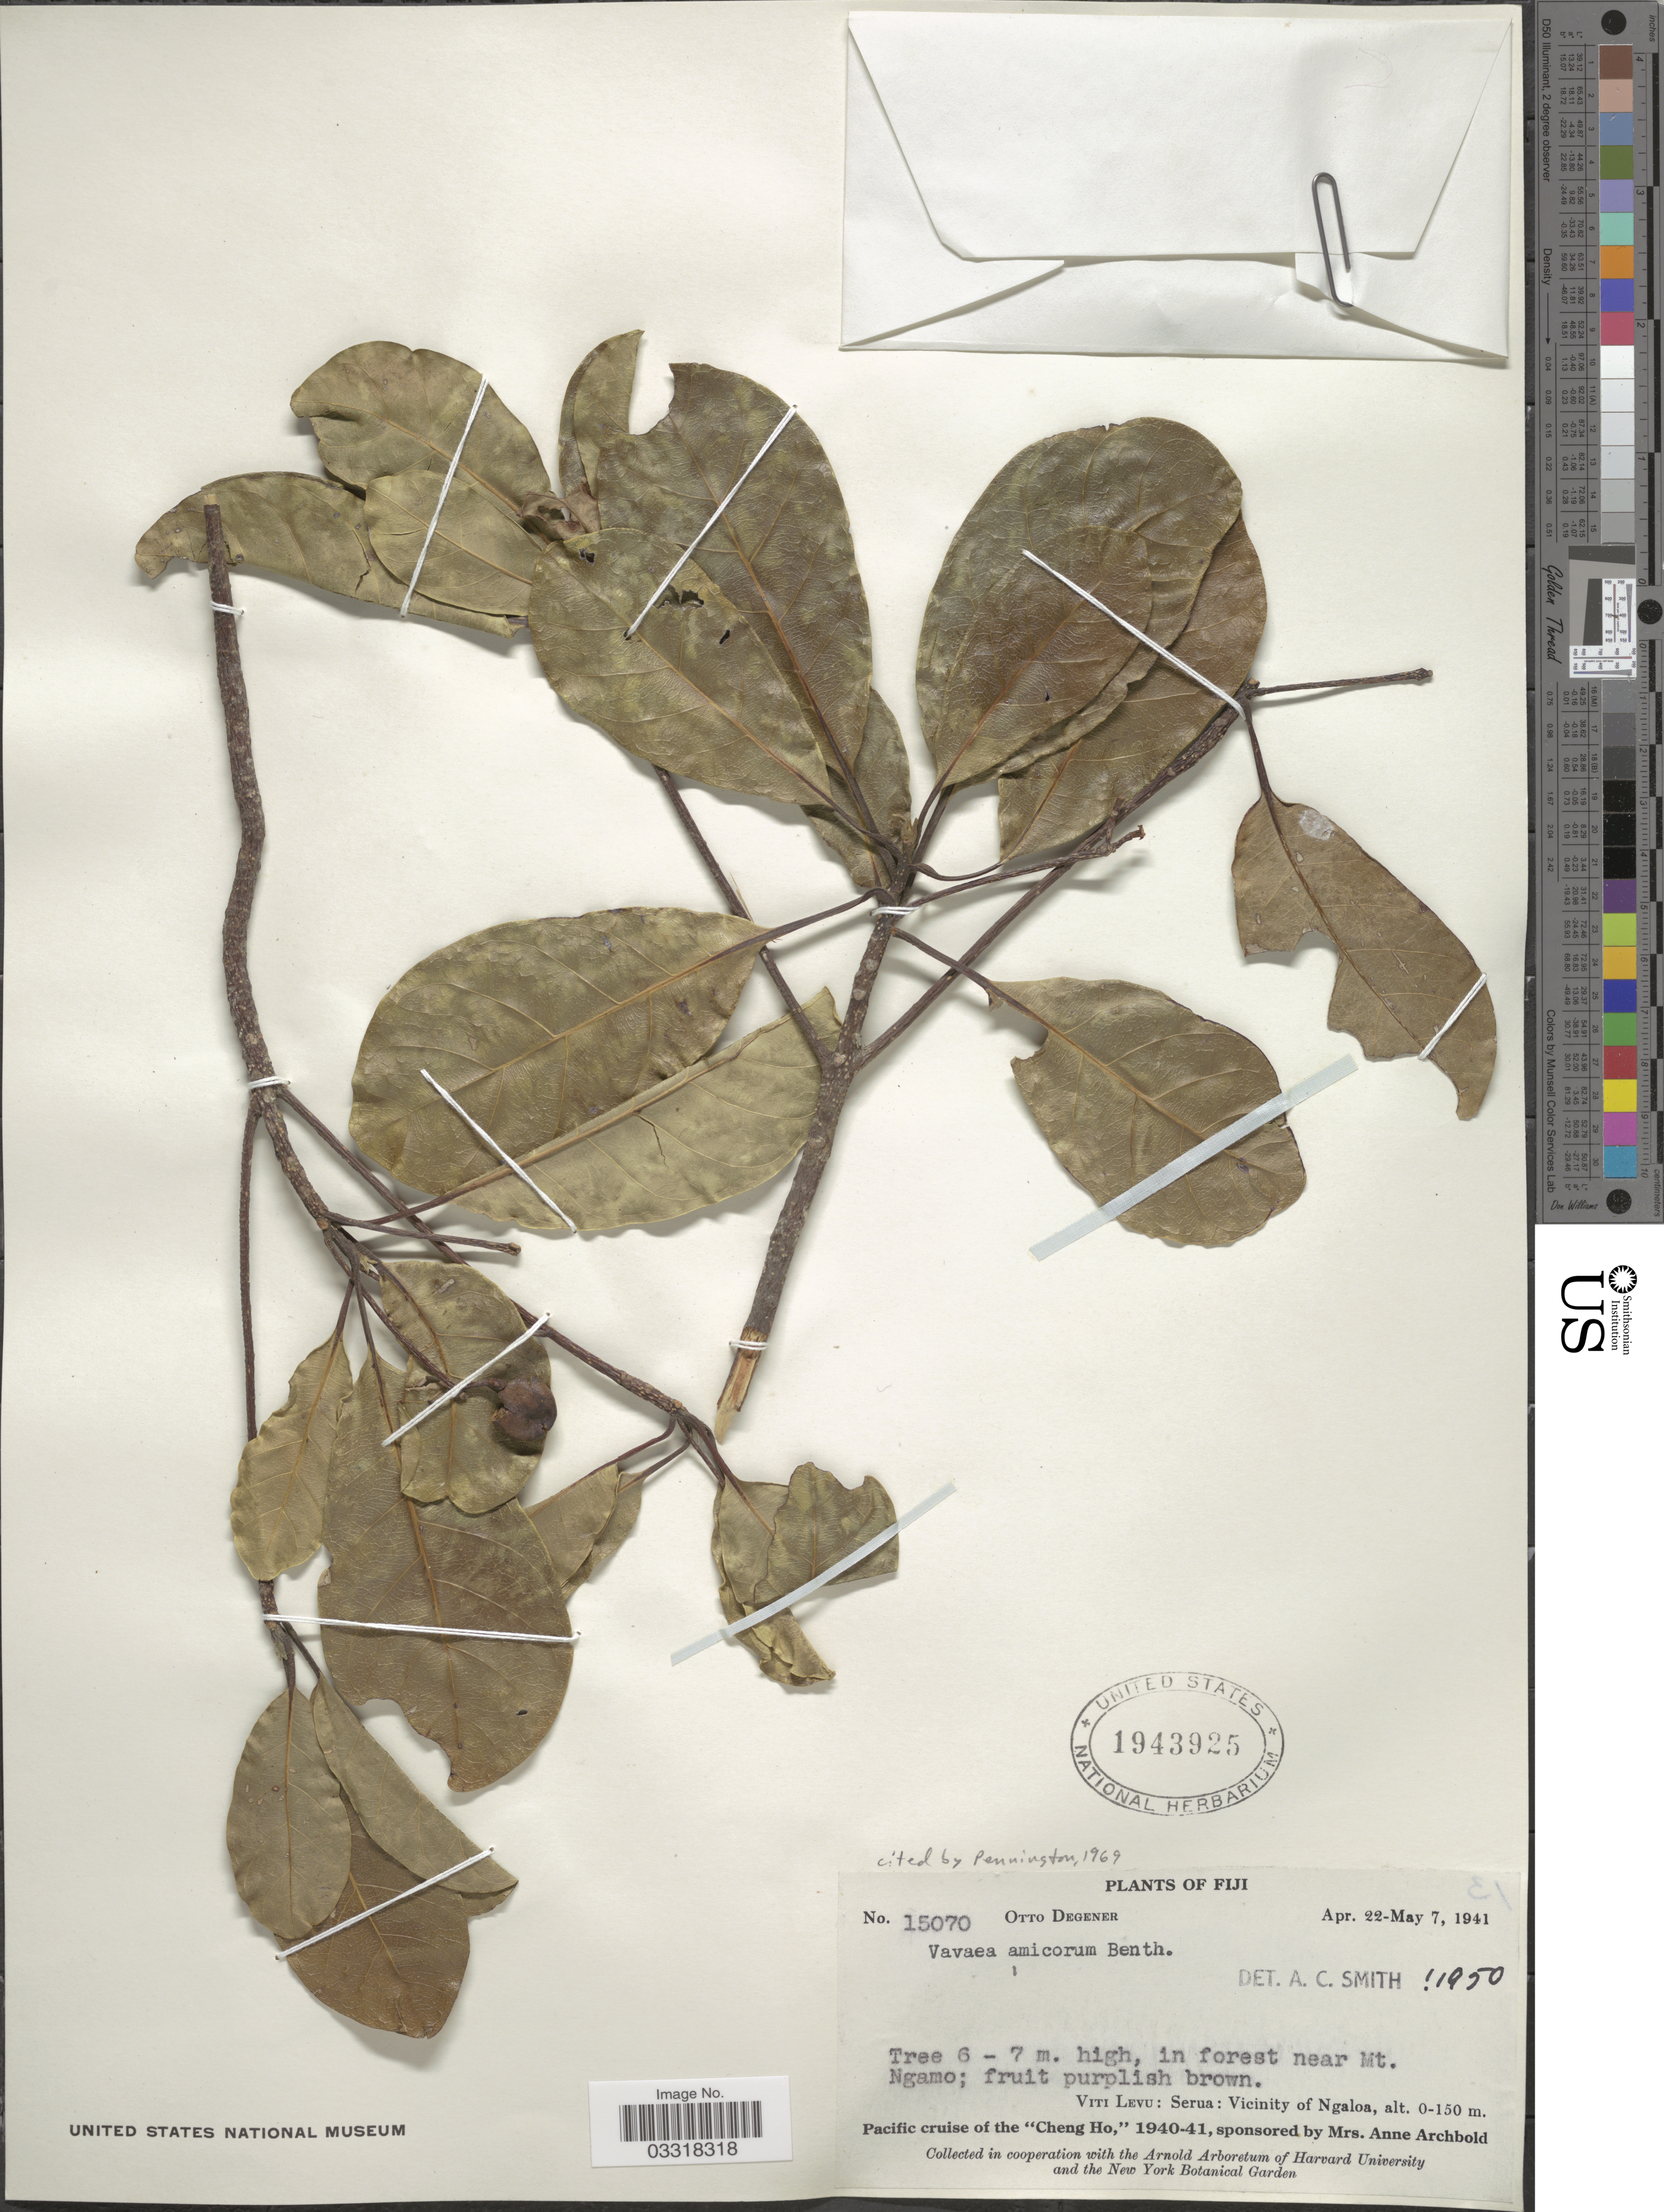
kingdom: Plantae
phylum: Tracheophyta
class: Magnoliopsida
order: Sapindales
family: Meliaceae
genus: Vavaea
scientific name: Vavaea amicorum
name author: Benth.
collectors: O. Degener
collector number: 15070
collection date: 1941-04-22/1941-05-07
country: Fiji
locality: Viti Levu: Serua: Vicinity of Ngaloa.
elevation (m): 0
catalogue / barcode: US 1943925